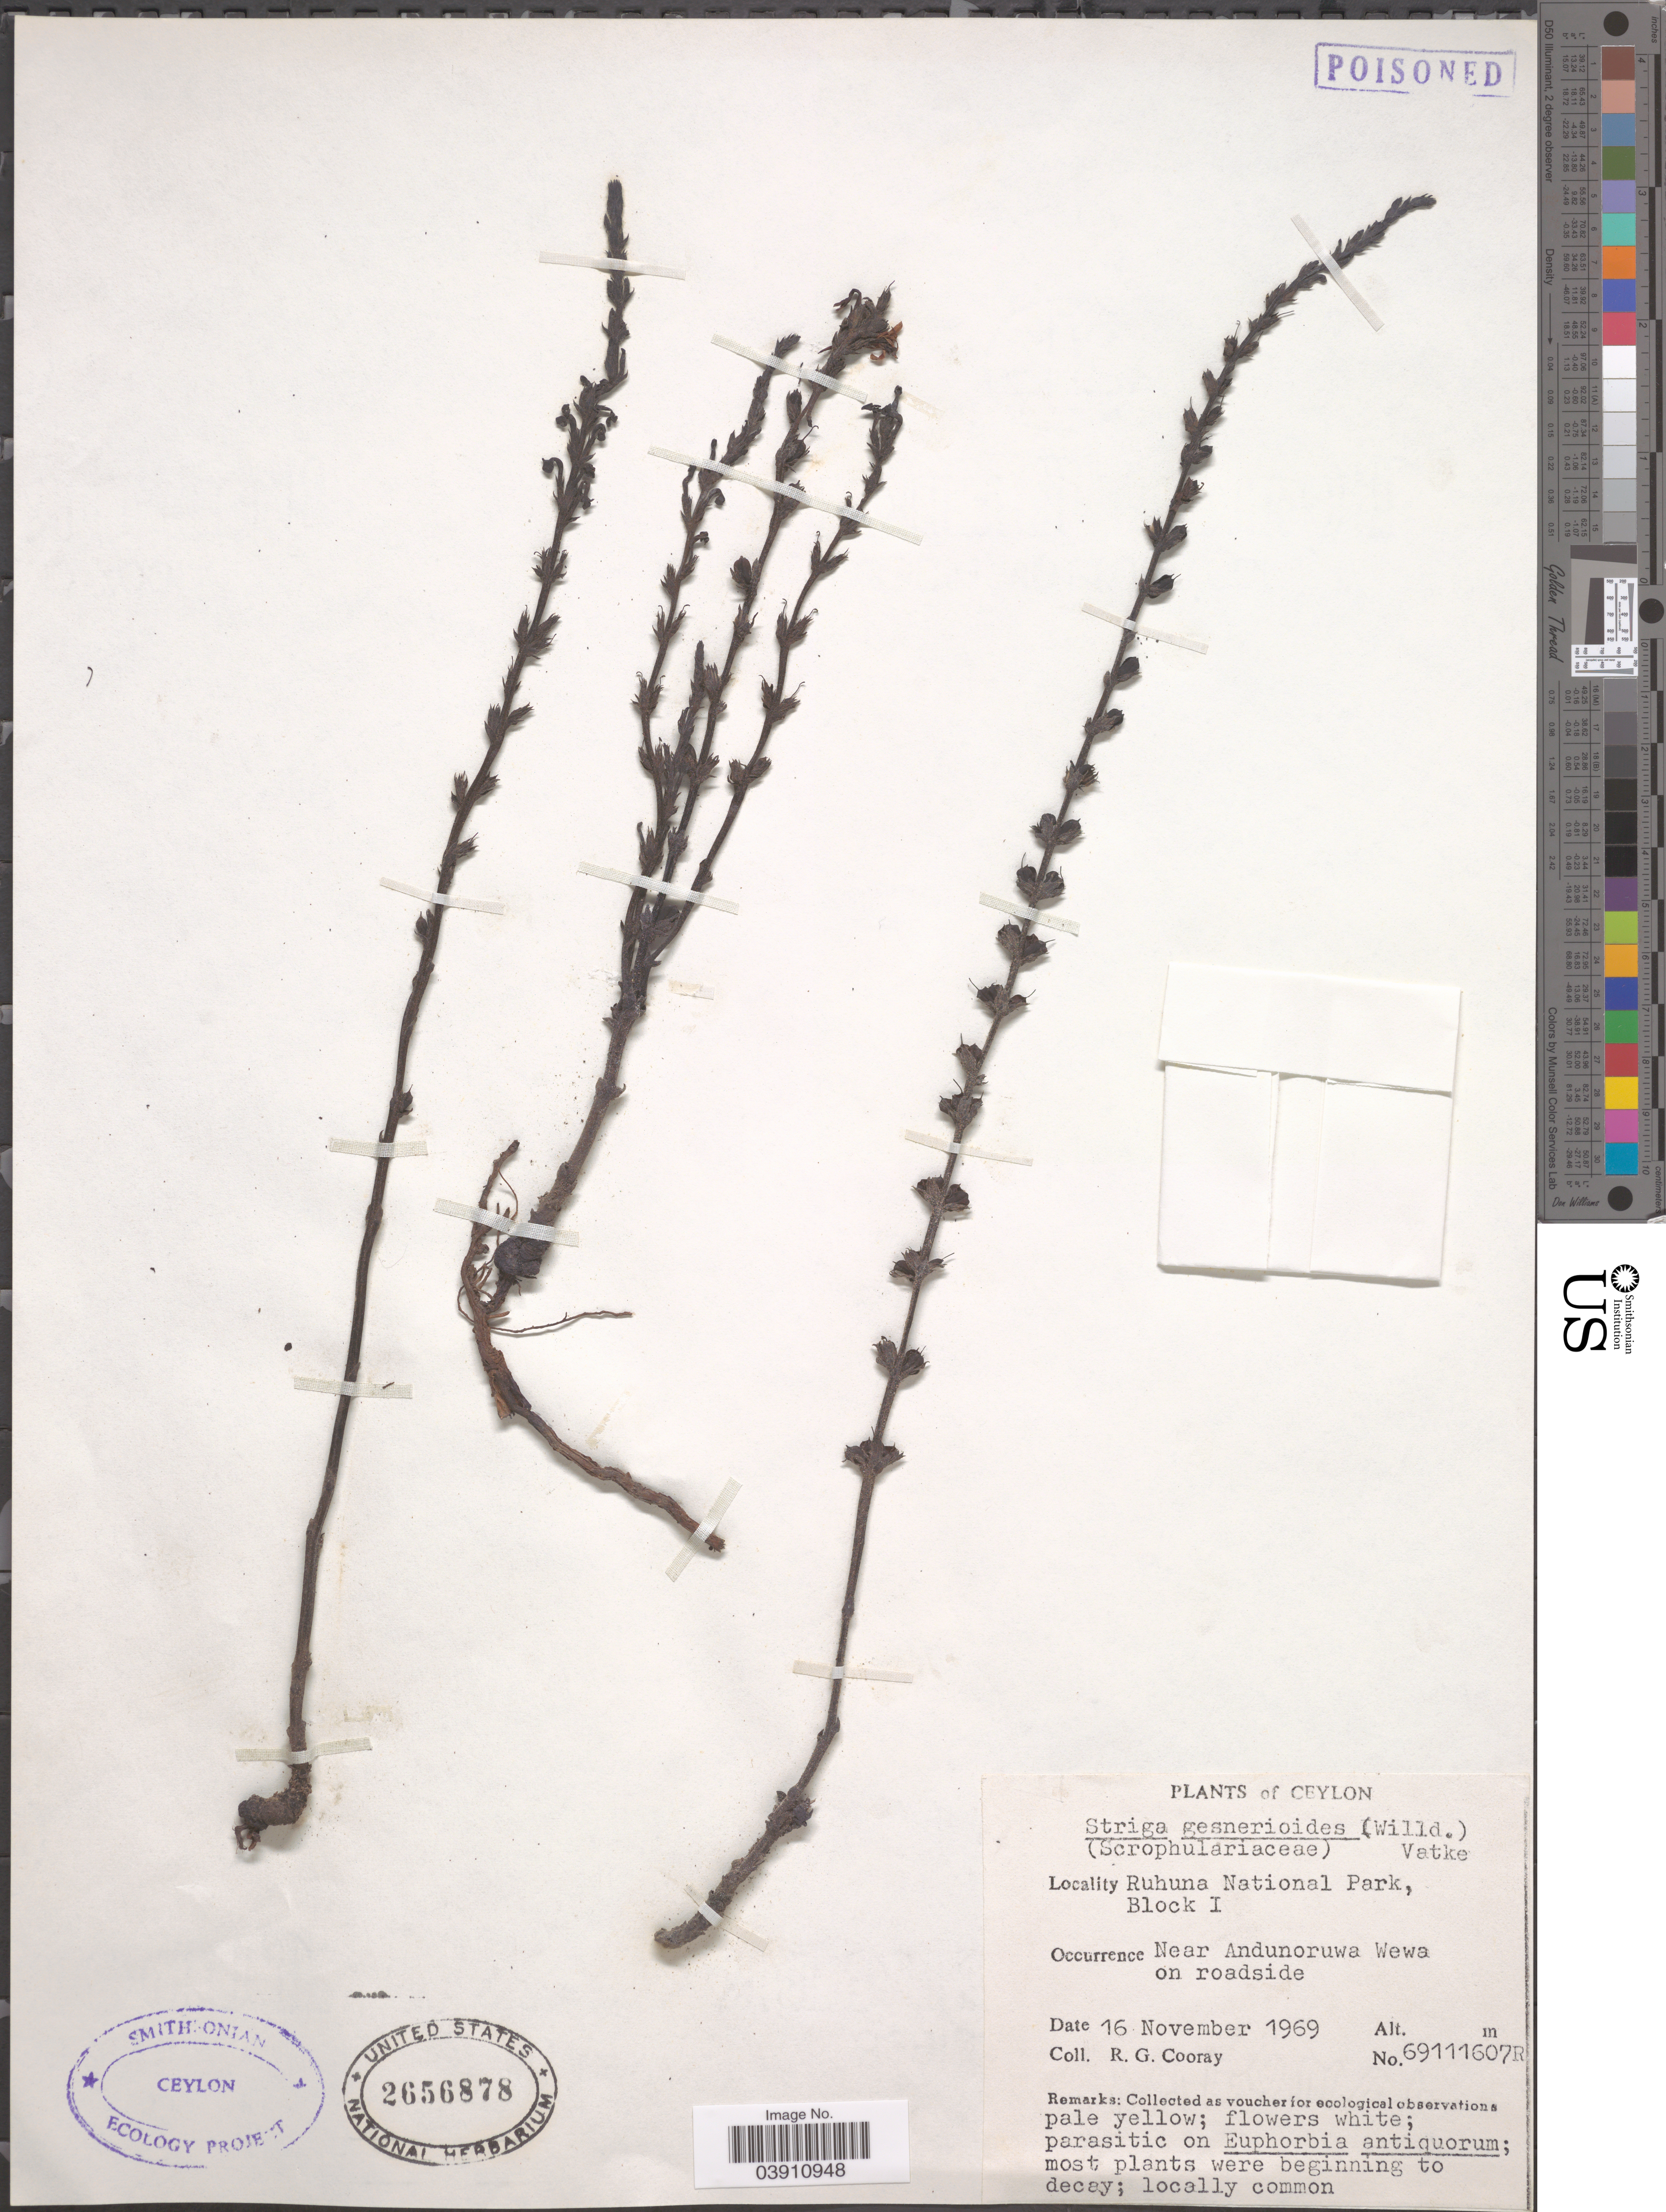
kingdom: Plantae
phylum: Tracheophyta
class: Magnoliopsida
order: Lamiales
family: Orobanchaceae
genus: Striga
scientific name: Striga gesnerioides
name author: (Willd.) Vatke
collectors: R. Cooray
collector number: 69111607R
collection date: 1969-11-16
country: Sri Lanka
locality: Ceylon. Ruhuna National Park, Block I. Near Andunoruwa Wewa on roadside.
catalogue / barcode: US 2656878